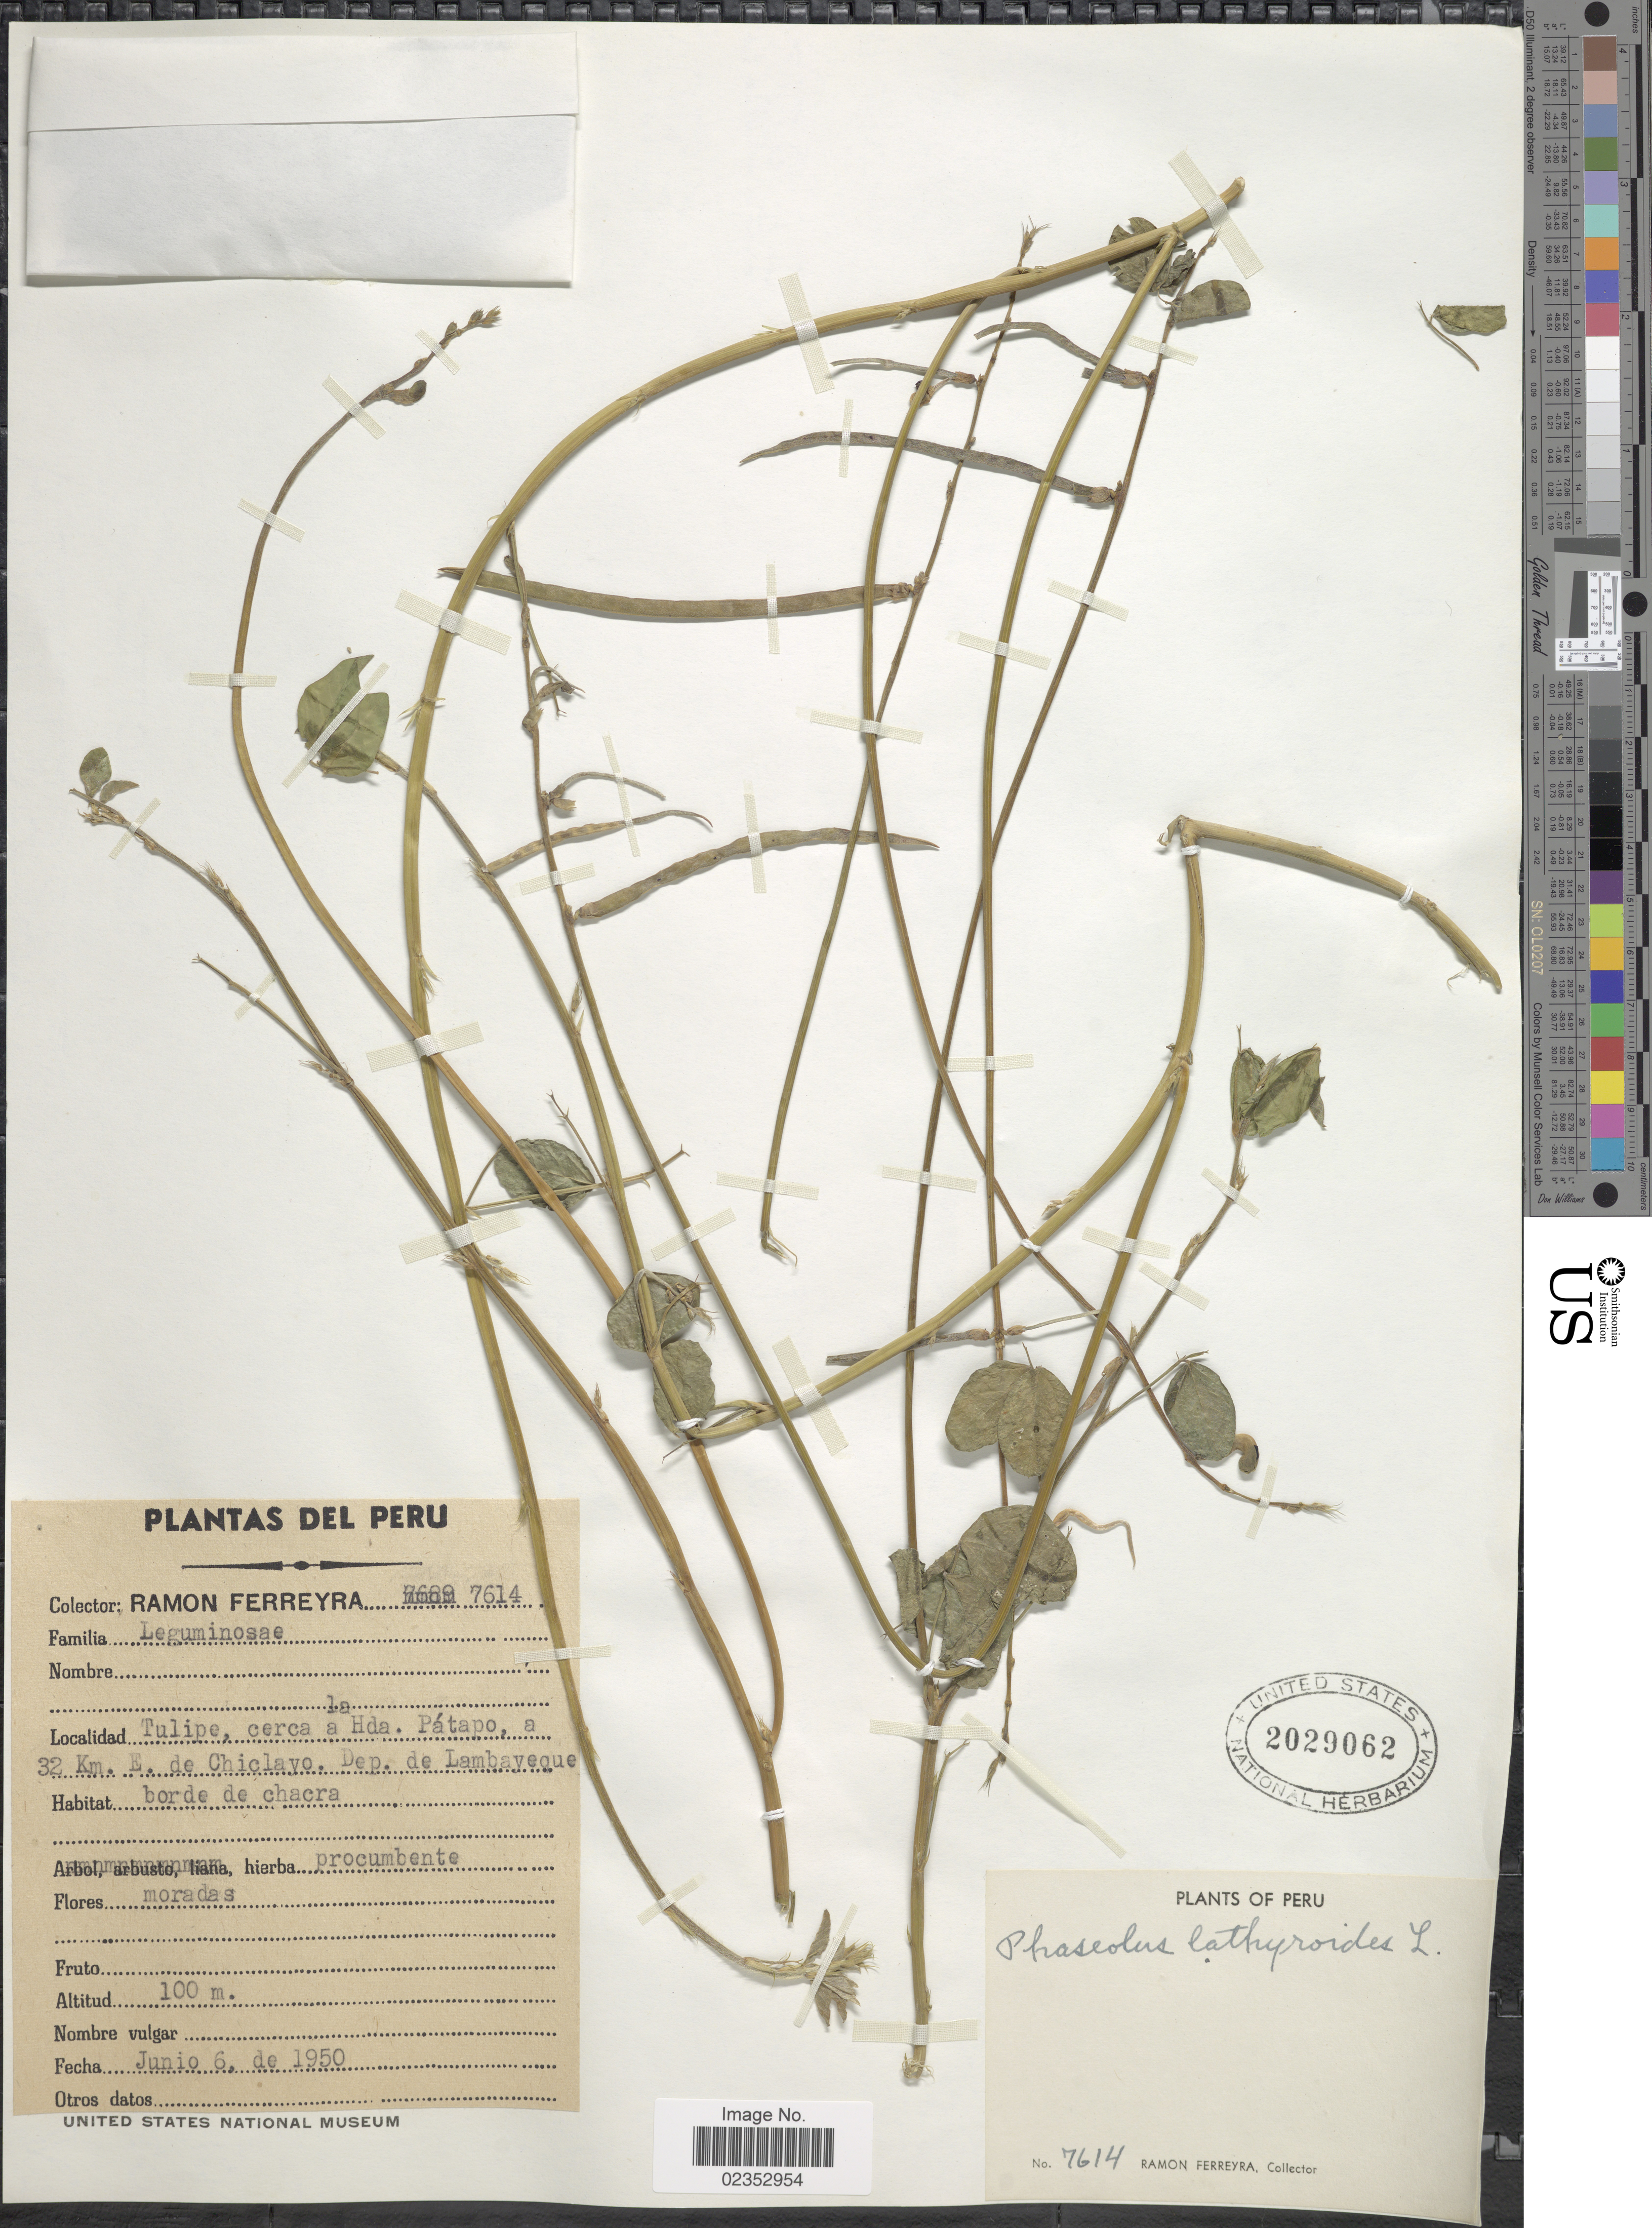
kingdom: Plantae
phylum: Tracheophyta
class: Magnoliopsida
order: Fabales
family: Fabaceae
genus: Phaseolus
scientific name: Phaseolus lathyroides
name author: L.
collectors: R. A. Ferreyra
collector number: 7614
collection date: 1950-06-06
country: Peru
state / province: Lambayeque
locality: Tulipe, cerca a la Hda Pátapo, a 32 Km E de Chiclavo Dep de Lambayeque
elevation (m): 100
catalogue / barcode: US 2029062